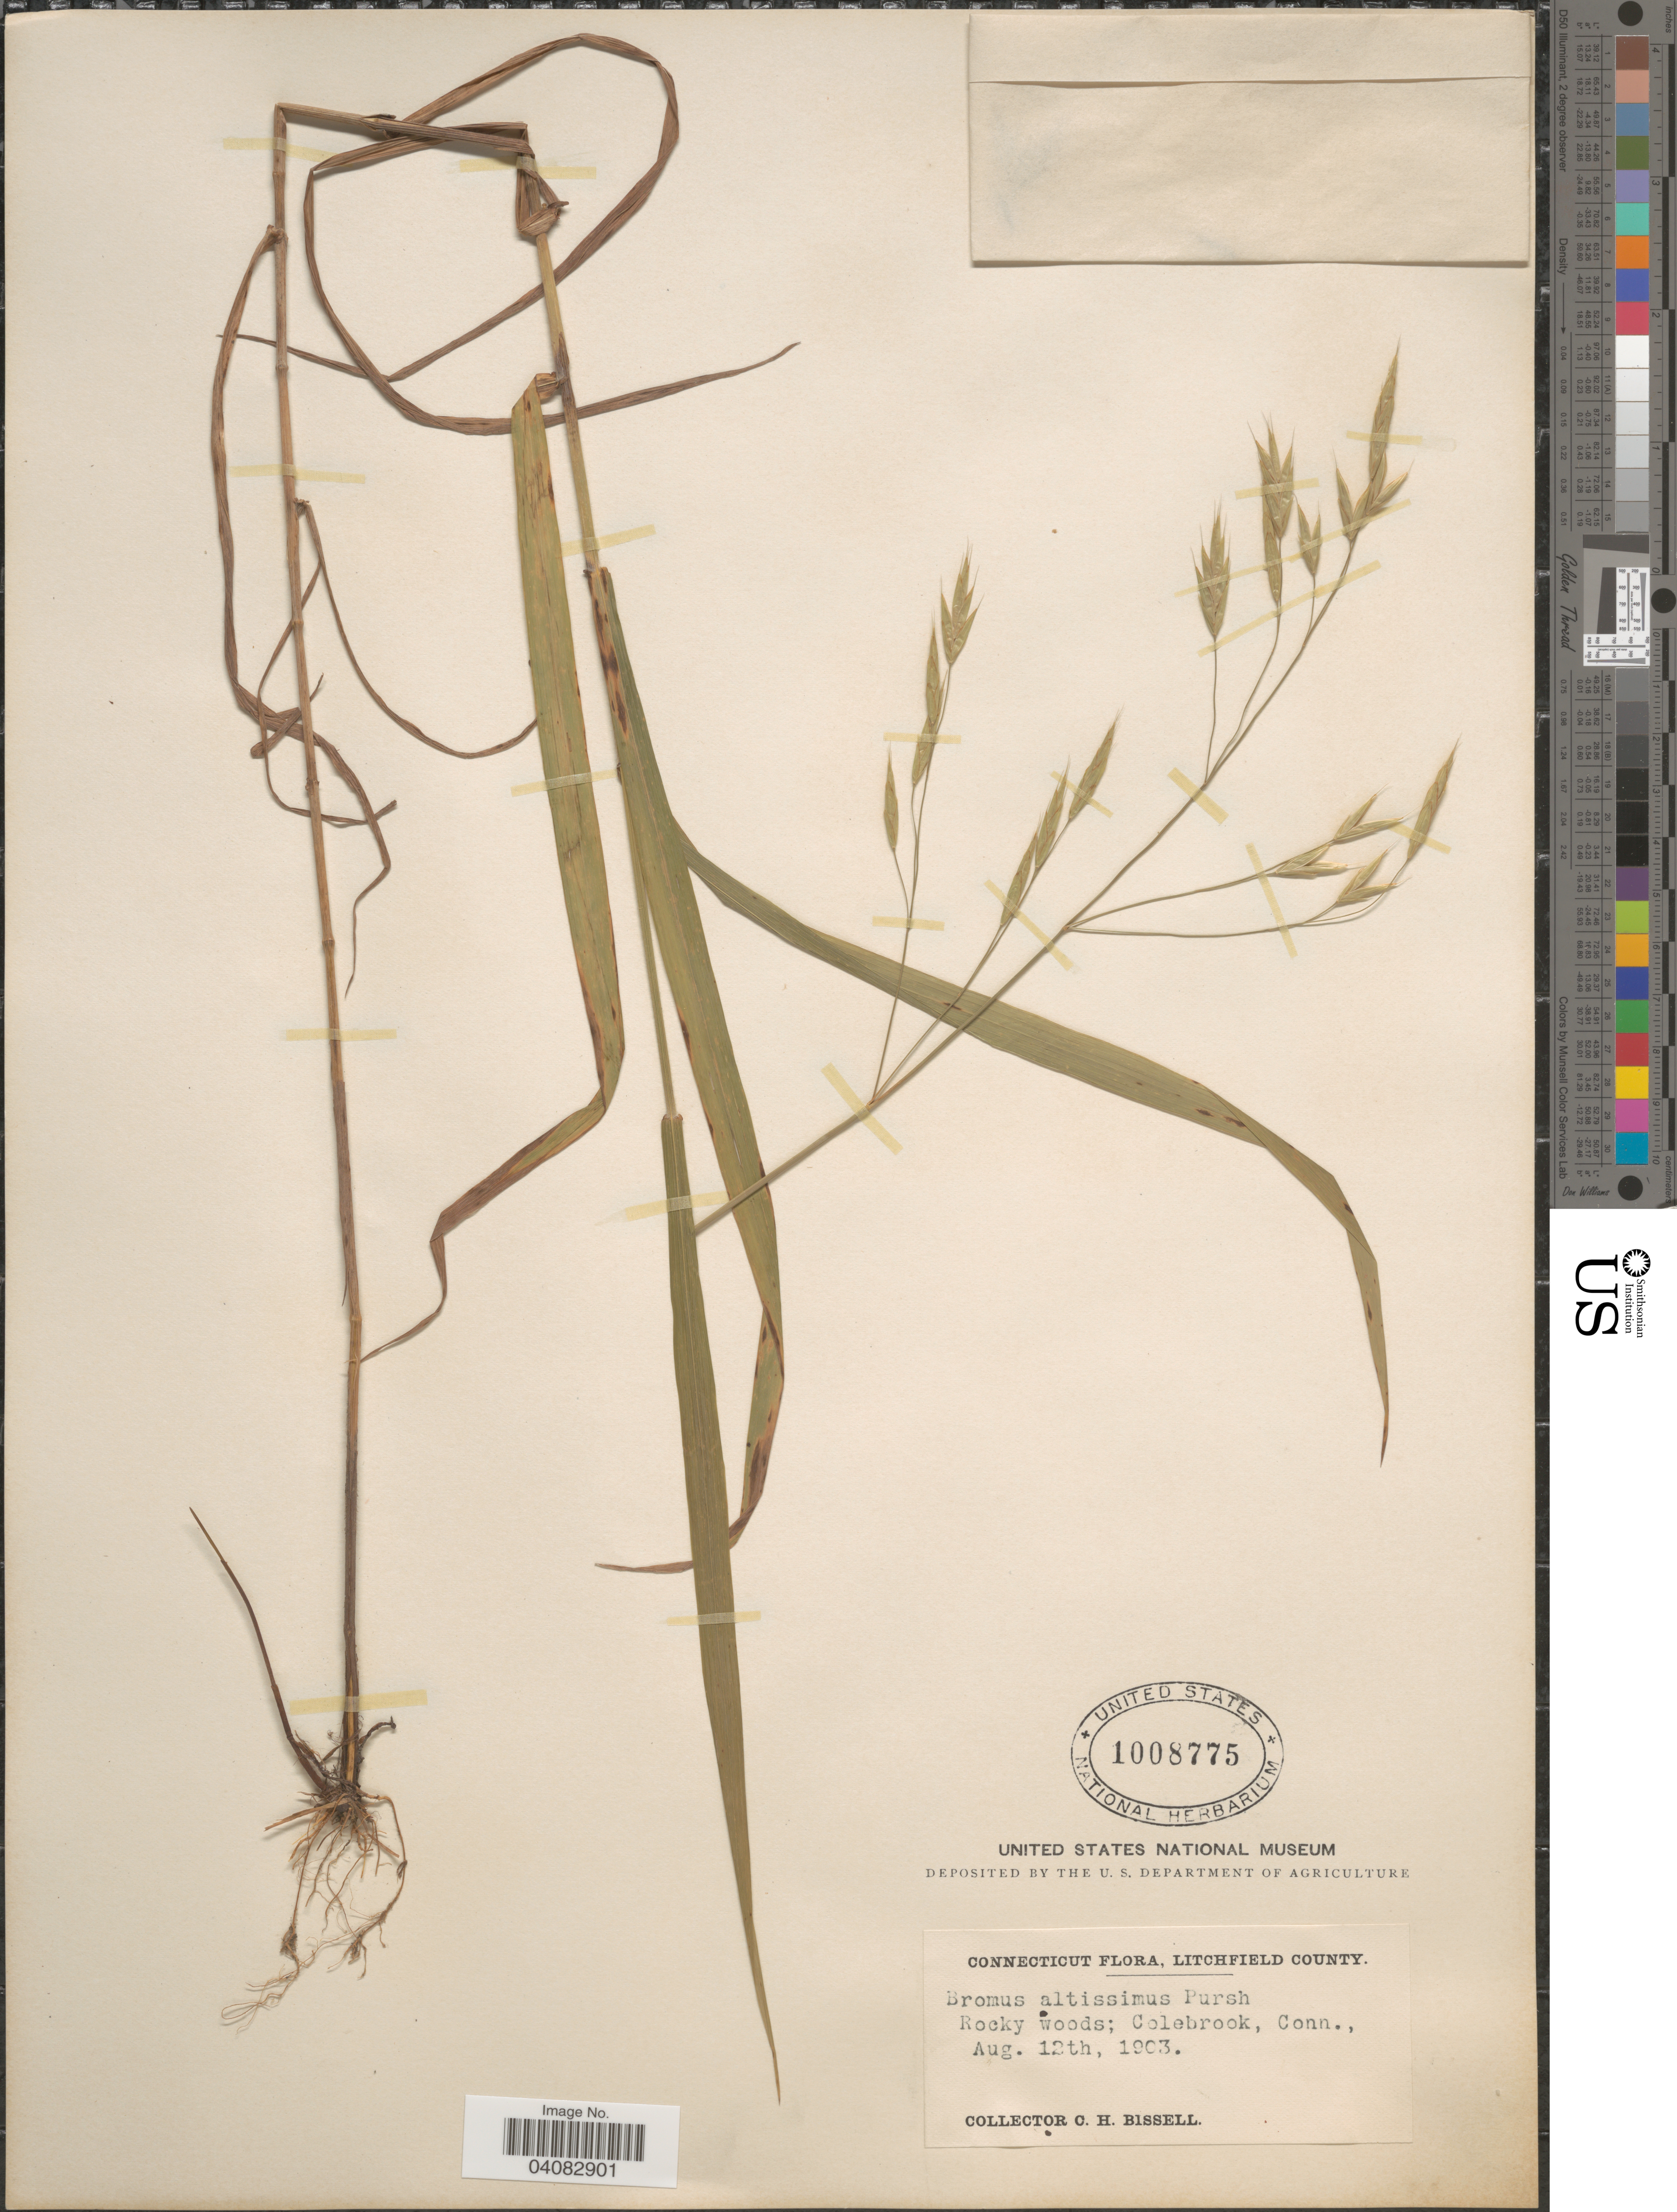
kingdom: Plantae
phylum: Tracheophyta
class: Liliopsida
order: Poales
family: Poaceae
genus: Bromus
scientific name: Bromus latiglumis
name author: (Scribn. ex Shear) Hitchc.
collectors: C. Bissell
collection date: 1903-08-12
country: United States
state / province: Connecticut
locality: Litchfield County. Rocky woods; Colebrook.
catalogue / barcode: US 1008775